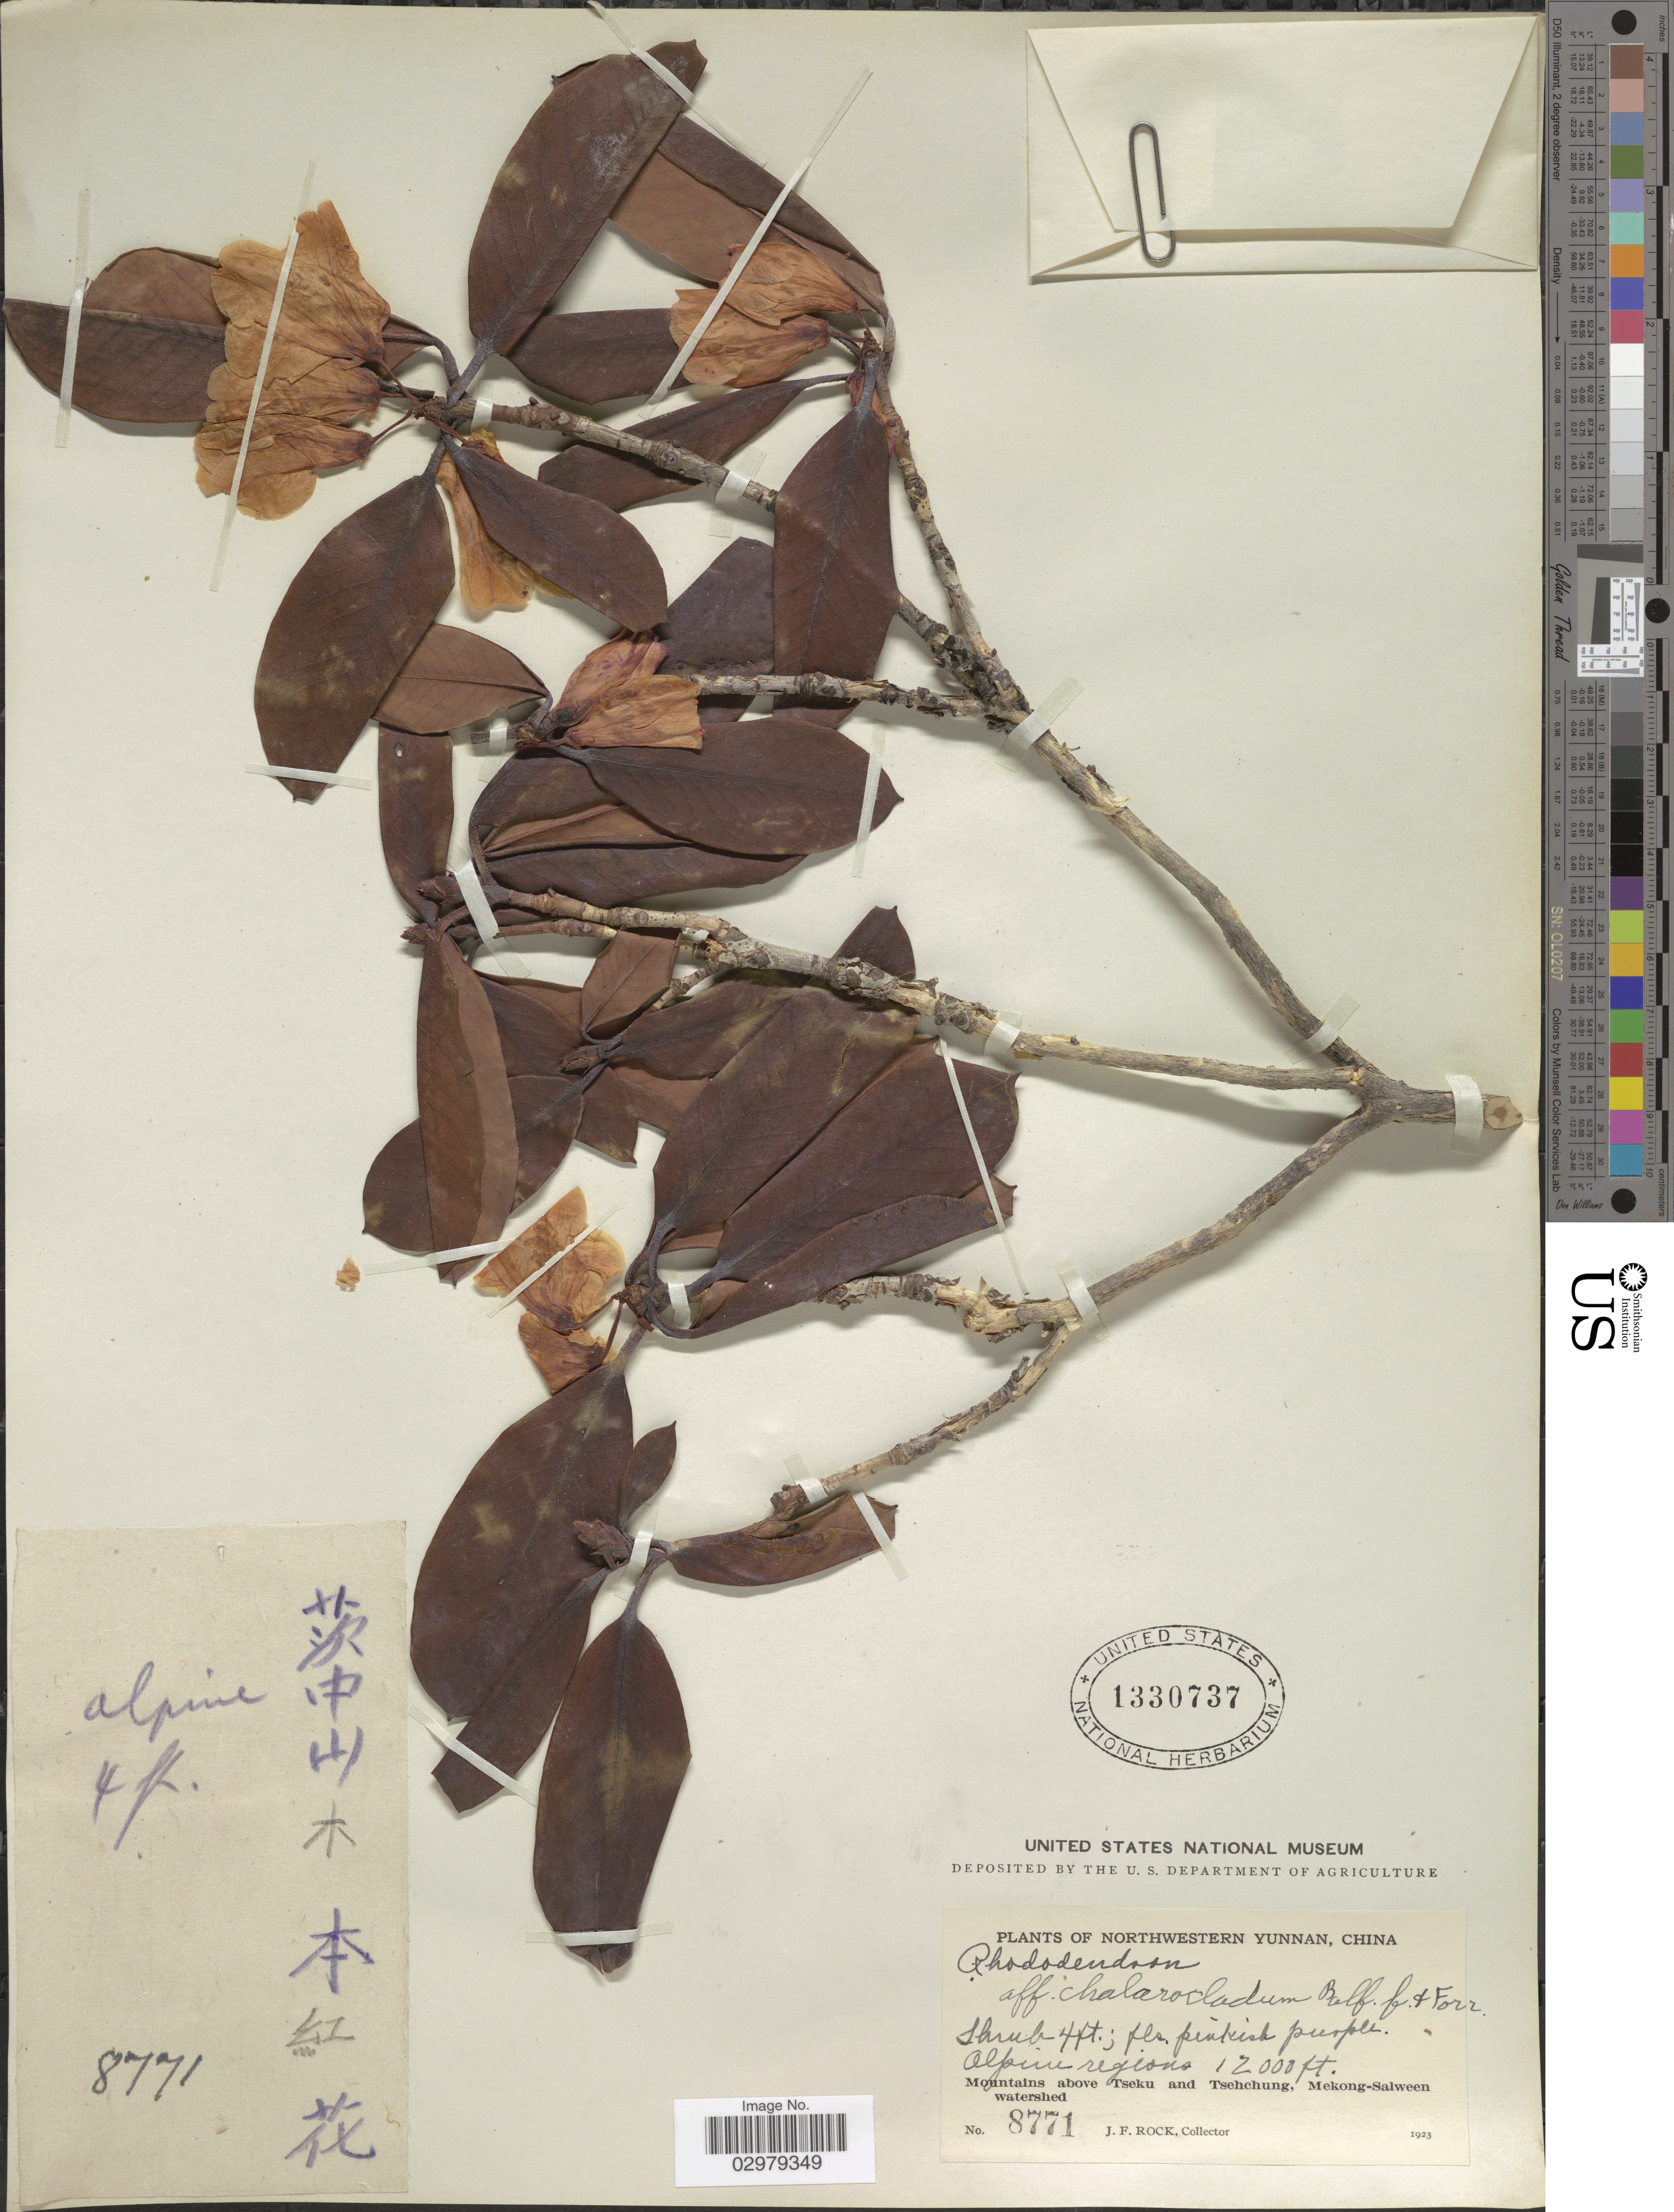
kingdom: Plantae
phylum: Tracheophyta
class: Magnoliopsida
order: Ericales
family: Ericaceae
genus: Rhododendron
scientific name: Rhododendron sp.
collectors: J. Rock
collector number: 8771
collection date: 1923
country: China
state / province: Yunnan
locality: Northwestern Yunnan. Alpine regions. Mountains above Tseku and Tsehchung, Mekong-Salween watershed.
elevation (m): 3658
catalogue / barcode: US 1330737